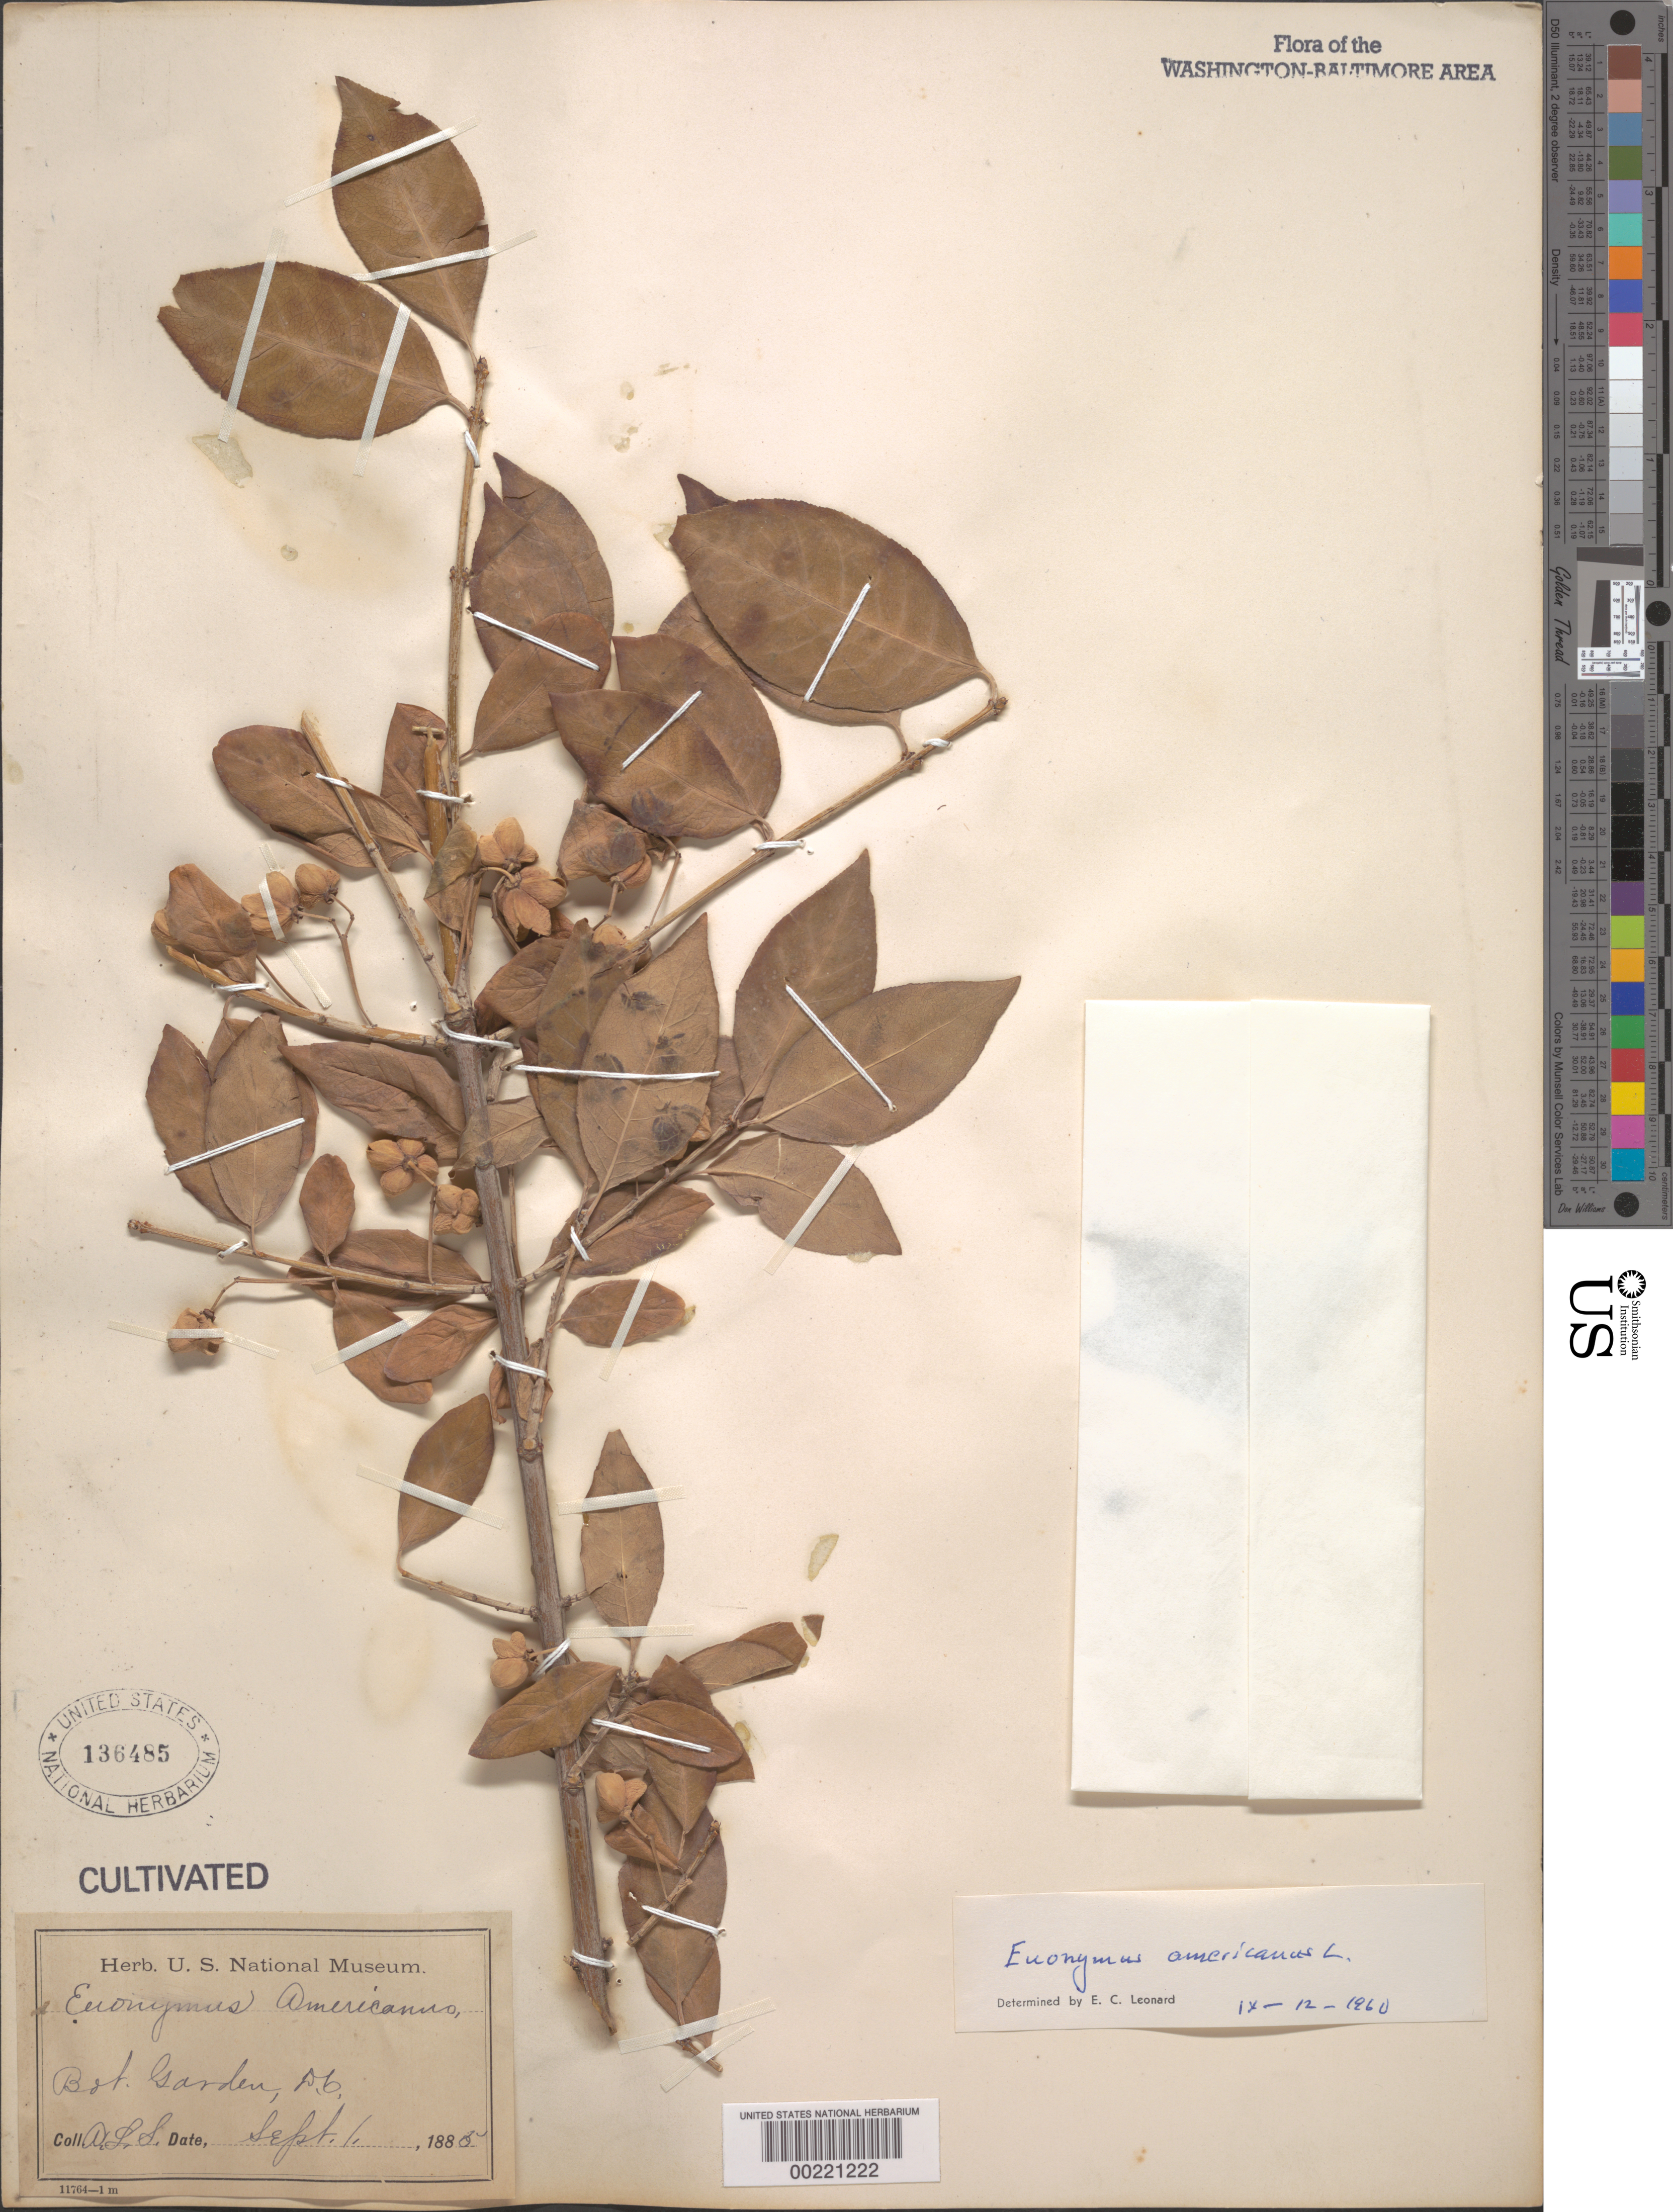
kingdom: Plantae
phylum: Tracheophyta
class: Magnoliopsida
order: Celastrales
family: Celastraceae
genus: Euonymus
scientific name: Euonymus americanus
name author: L.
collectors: A. L. Schott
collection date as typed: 01 Sep 1885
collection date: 1885-09-01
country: United States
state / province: District of Columbia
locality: Botanical Gardens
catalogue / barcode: US 136485